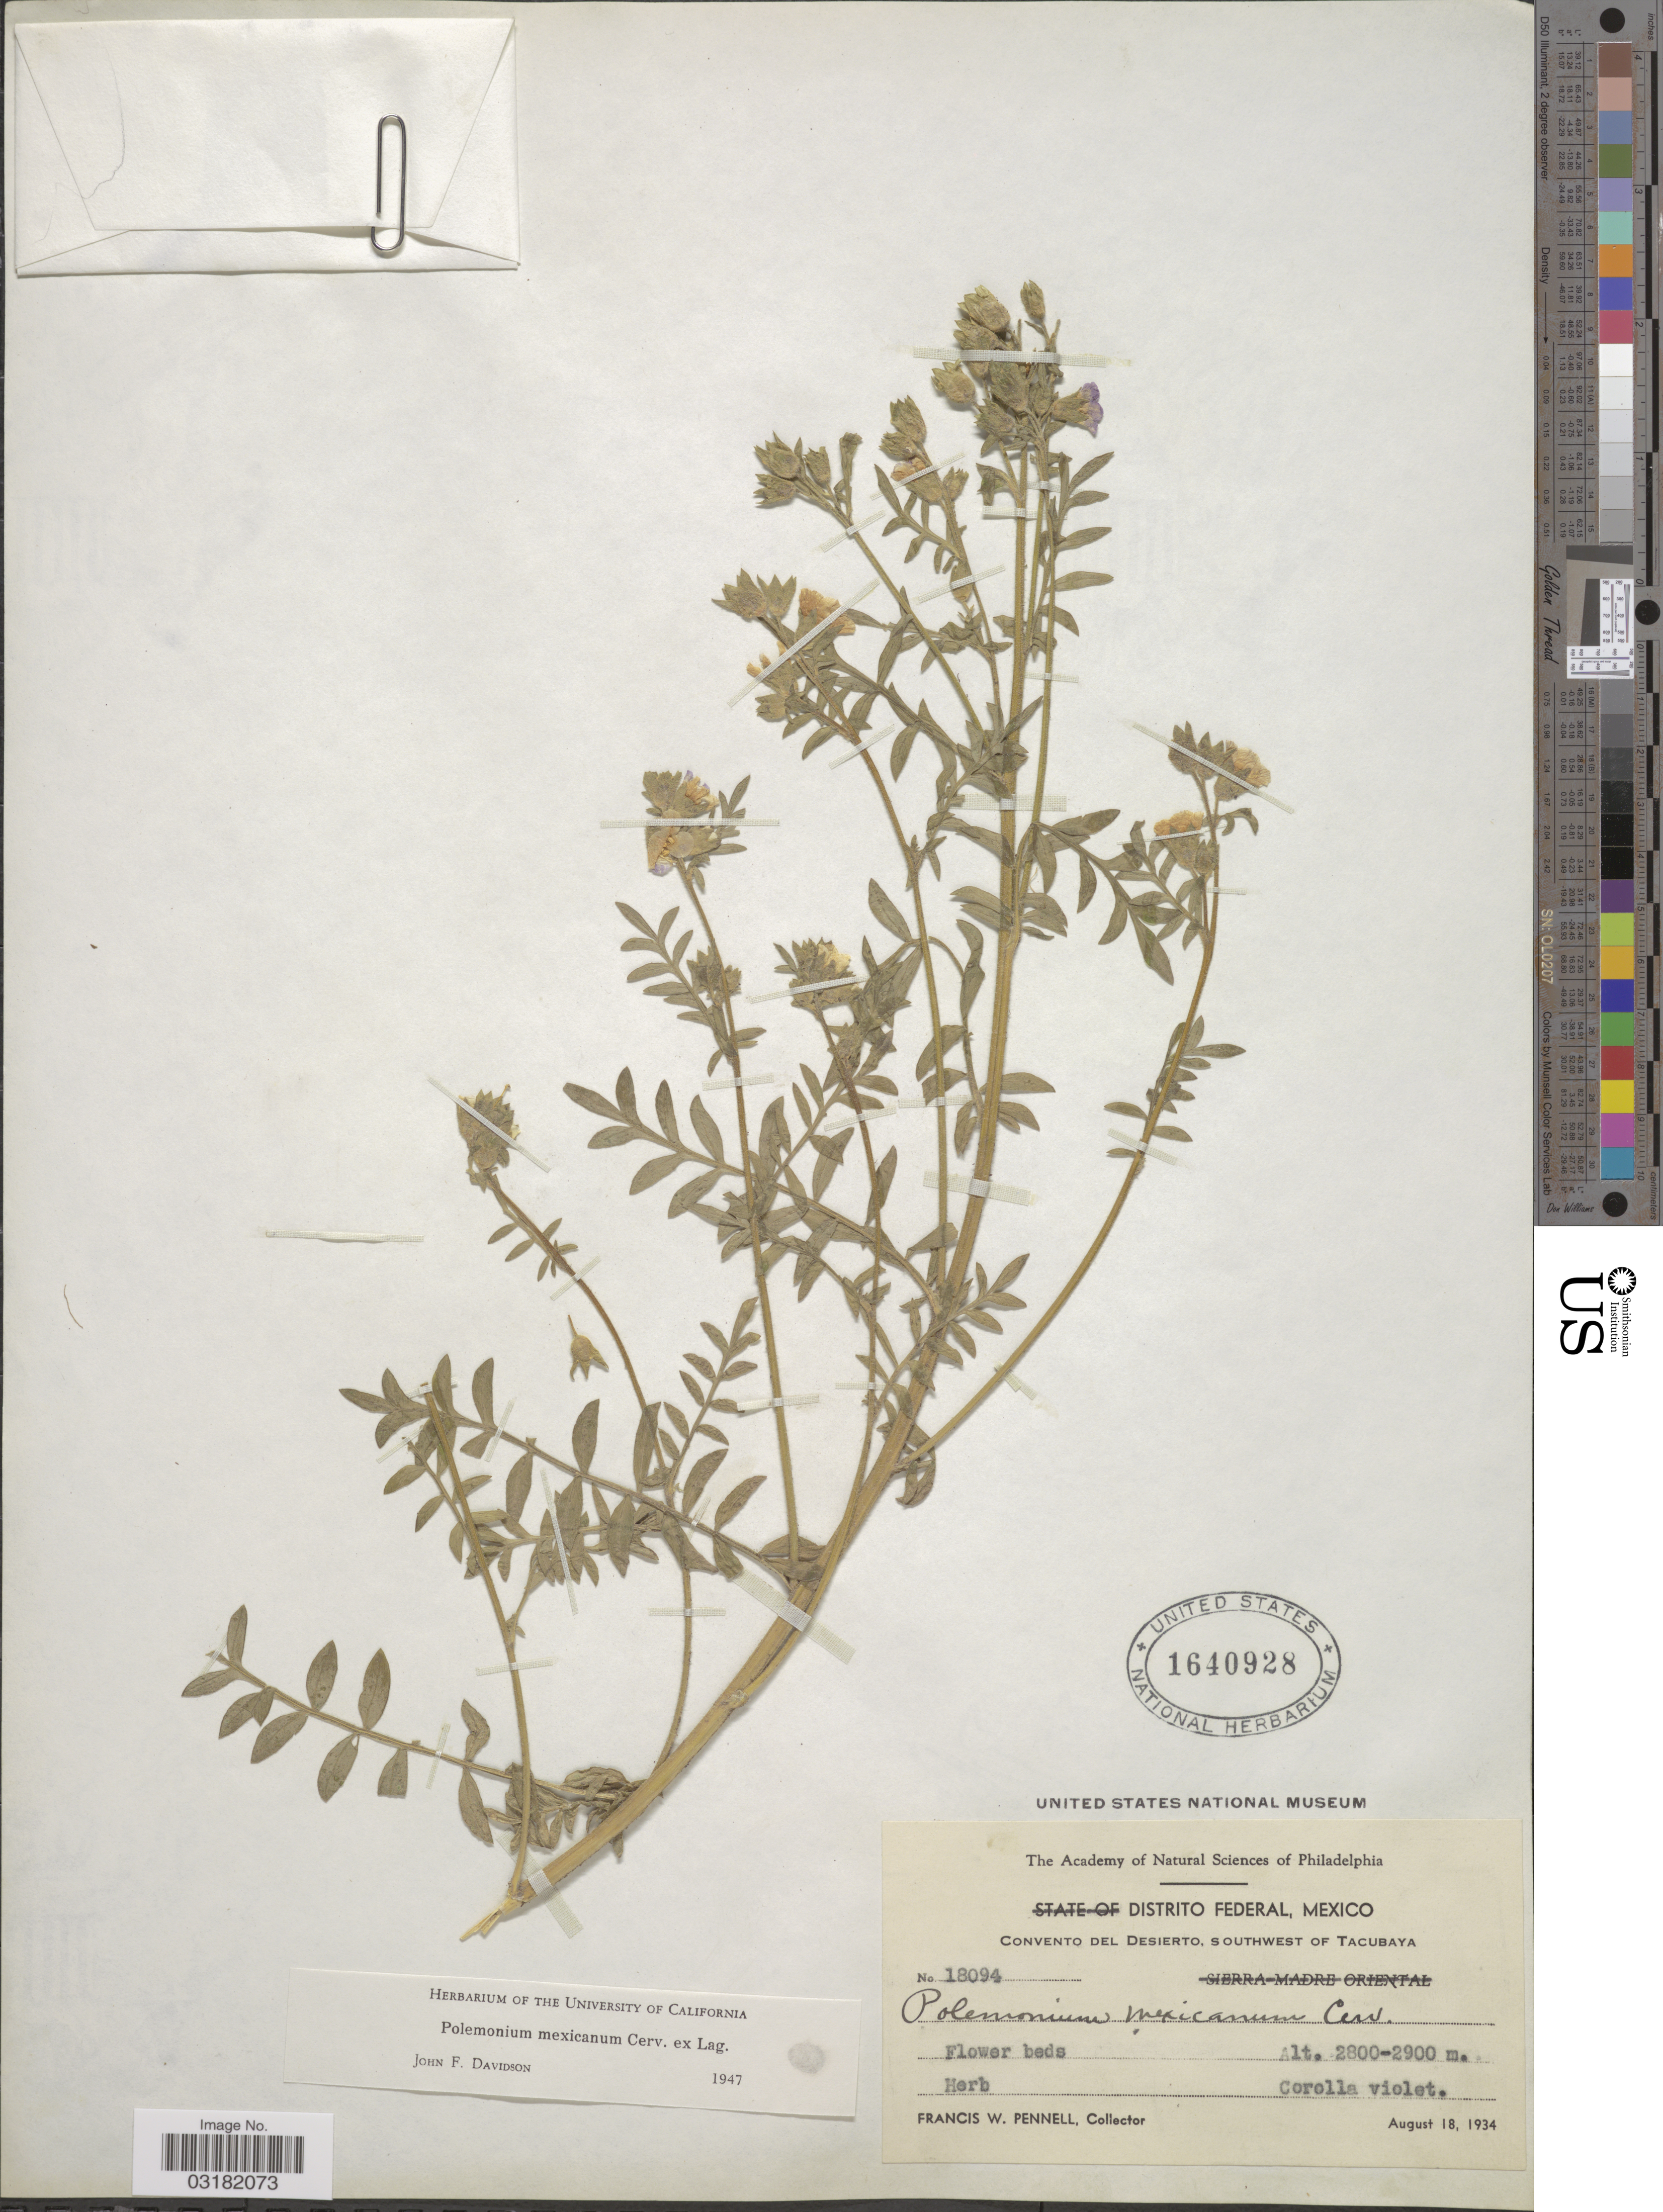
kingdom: Plantae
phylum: Tracheophyta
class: Magnoliopsida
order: Ericales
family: Polemoniaceae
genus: Polemonium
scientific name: Polemonium mexicanum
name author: Cerv. ex Lag.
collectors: F. W. Pennell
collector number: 18094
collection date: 1934-08-18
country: Mexico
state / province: Distrito Federal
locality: Distrito Federal, Mexico, Convento Del Desierto, Southwest of Tacubaya.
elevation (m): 2800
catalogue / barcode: US 1640928